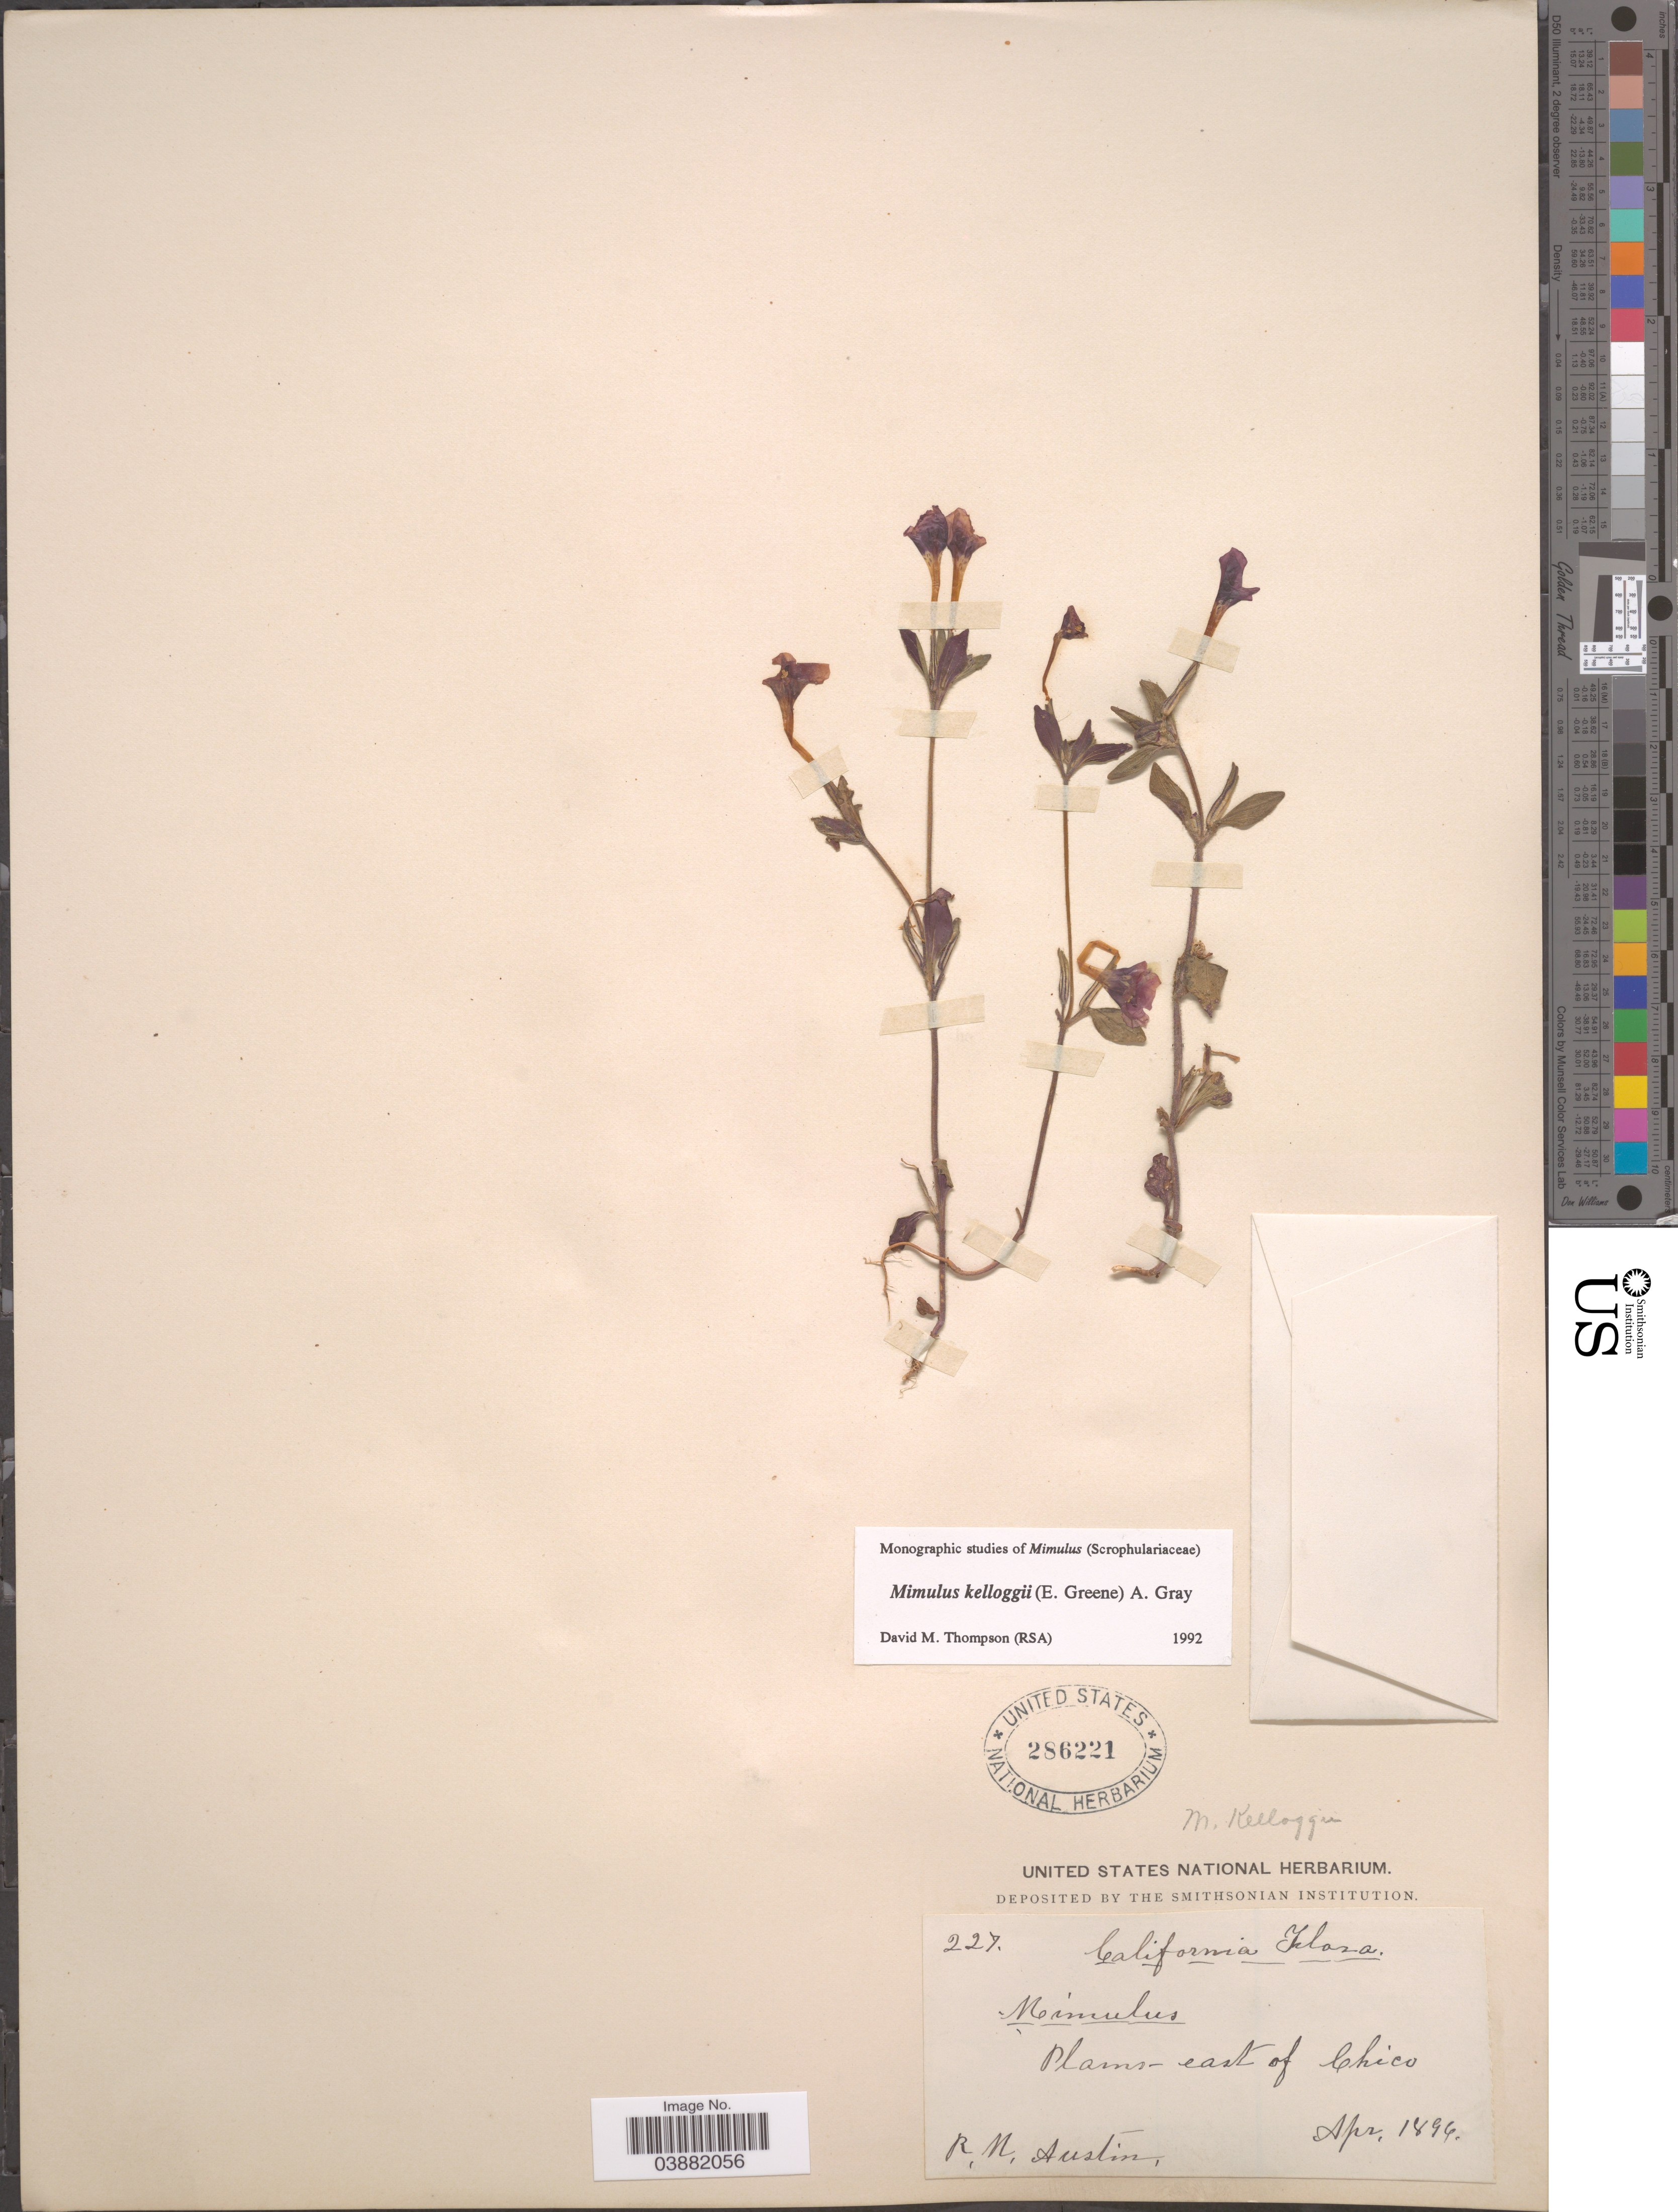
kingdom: Plantae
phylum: Tracheophyta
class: Magnoliopsida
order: Lamiales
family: Phrymaceae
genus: Mimulus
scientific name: Mimulus kelloggii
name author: (Curran ex Greene) Curran ex A. Gray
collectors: R. Austin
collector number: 227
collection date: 1896-04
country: United States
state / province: California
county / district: Butte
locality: Plains east of Chico.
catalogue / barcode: US 286221